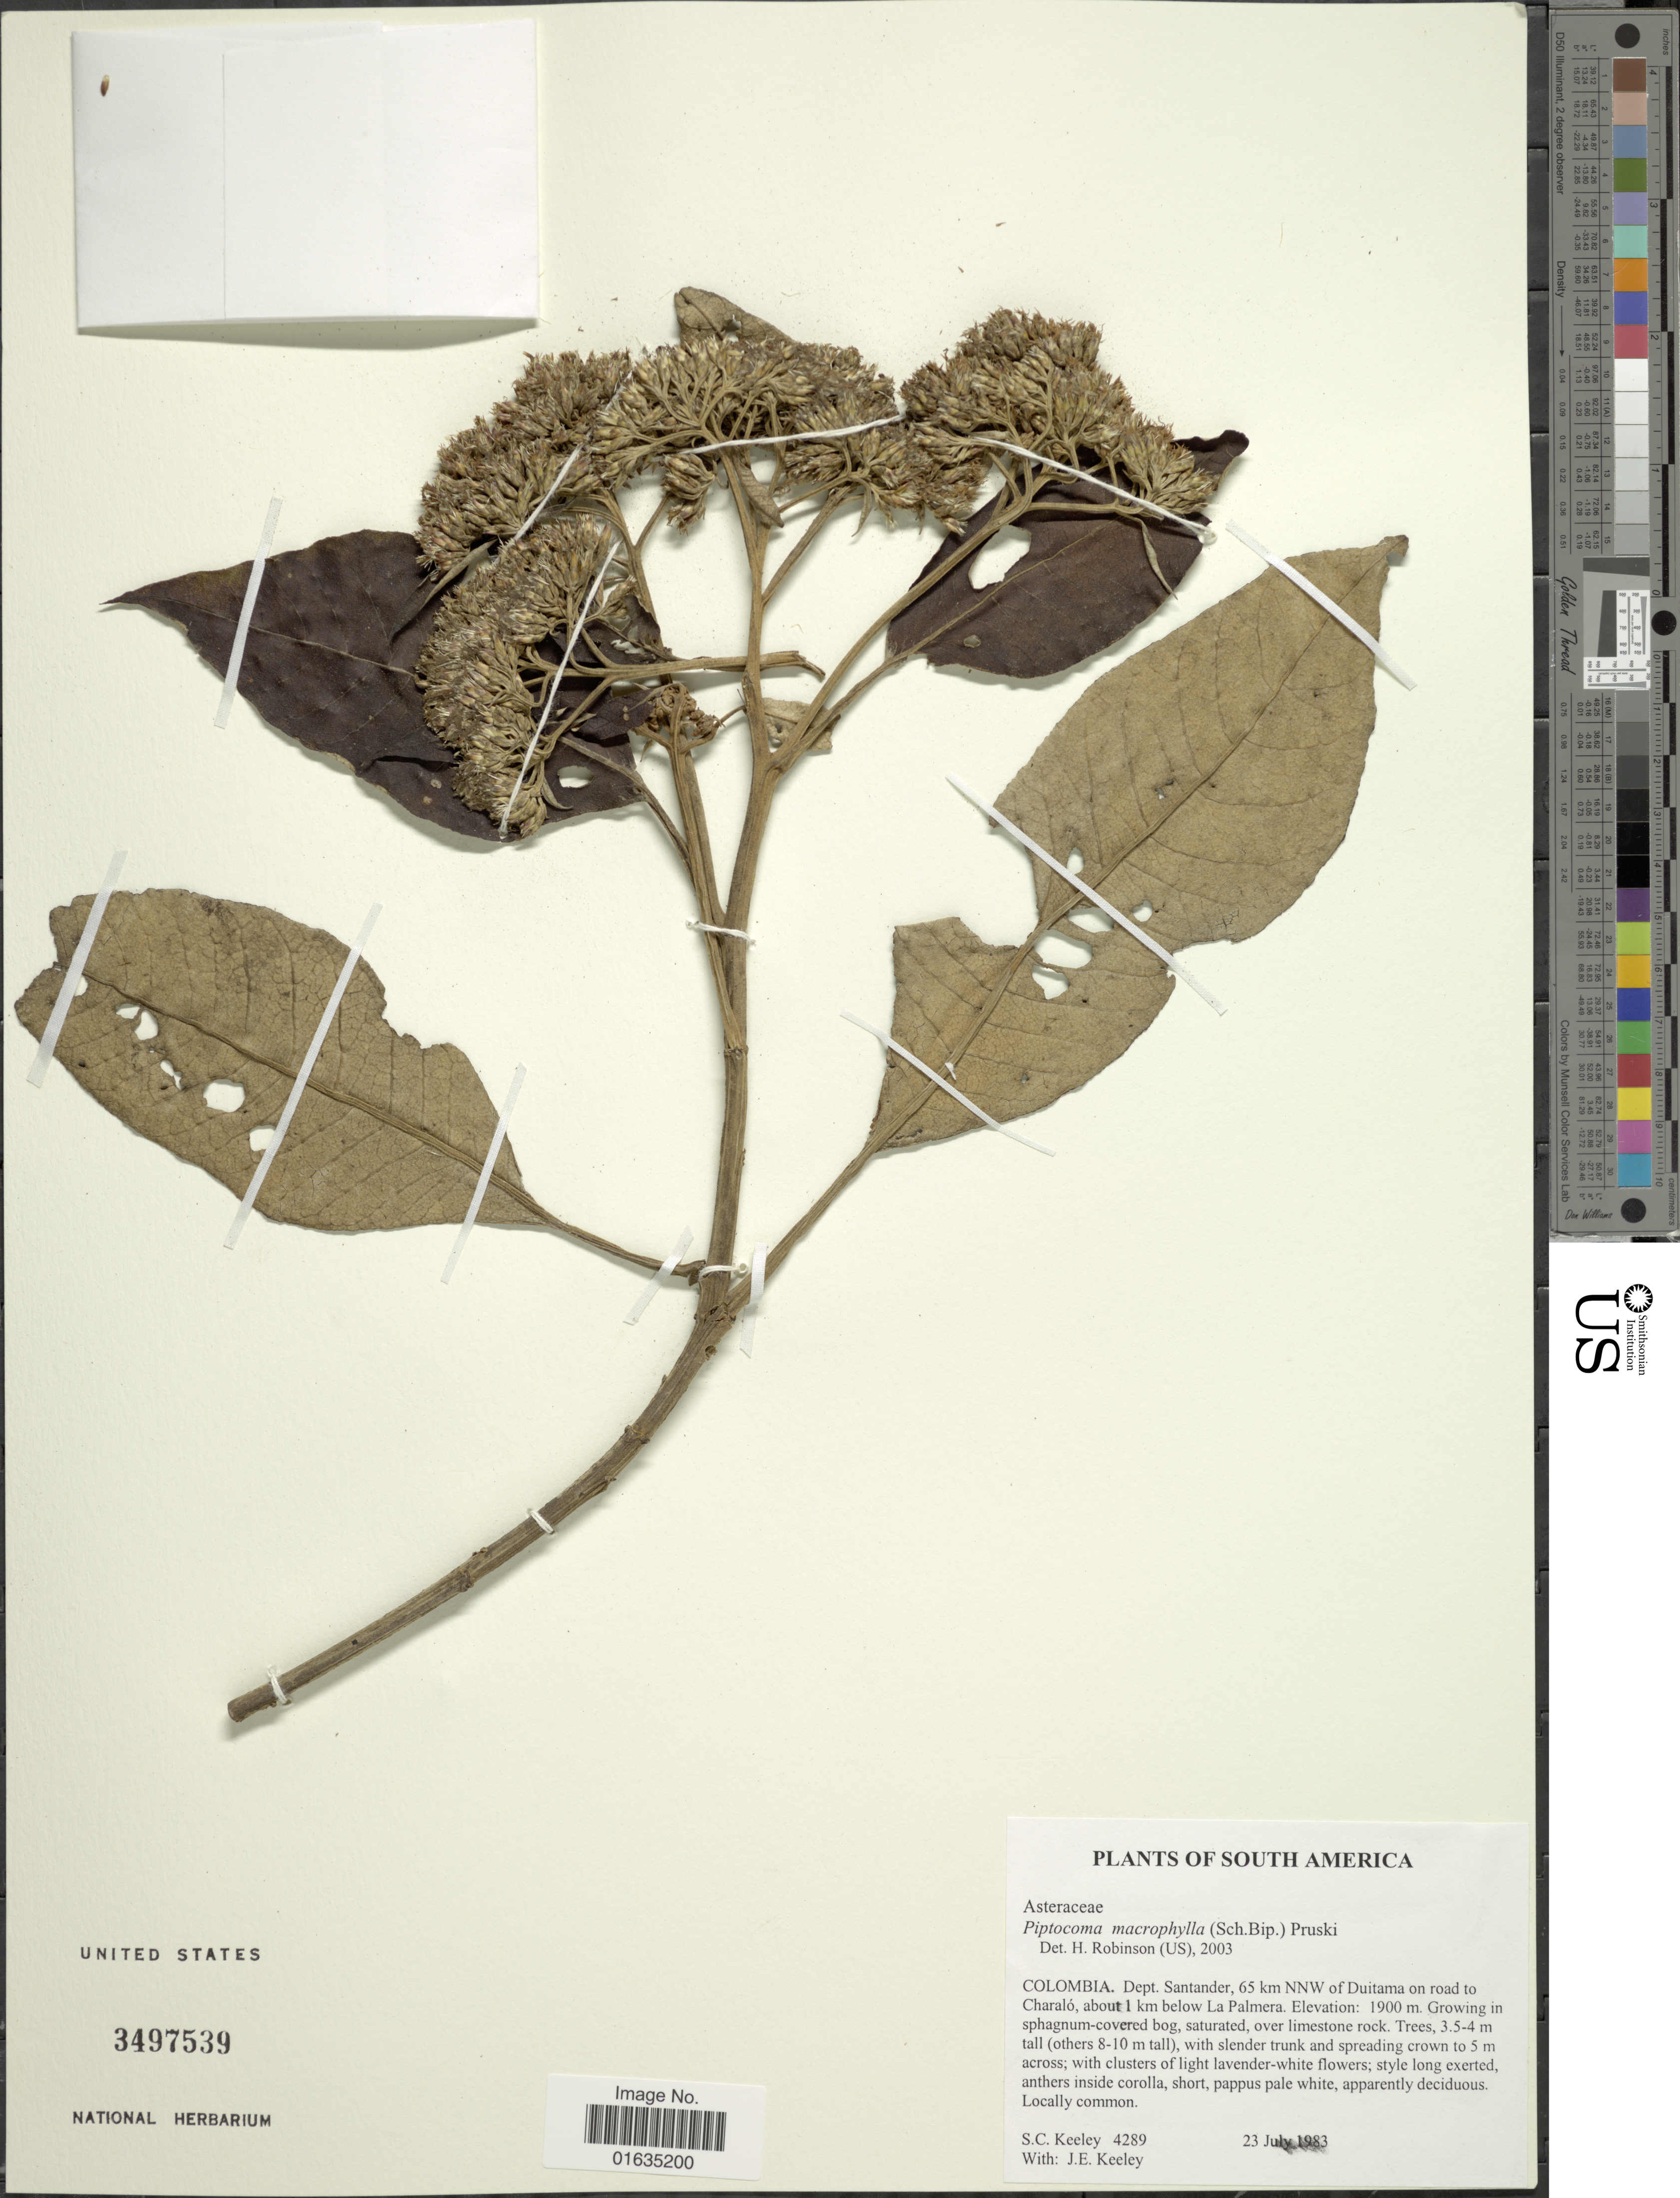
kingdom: Plantae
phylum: Tracheophyta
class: Magnoliopsida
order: Asterales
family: Asteraceae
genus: Piptocoma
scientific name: Piptocoma macrophylla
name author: (Sch. Bip.) Pruski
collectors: S. C. Keeley & J. E. Keeley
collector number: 4289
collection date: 1983-07-23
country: Colombia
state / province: Santander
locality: Dept. Santander, 65 km NNW of Duitama on road to Charalo, about 1 km below La Palmera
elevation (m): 1900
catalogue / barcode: US 3497539